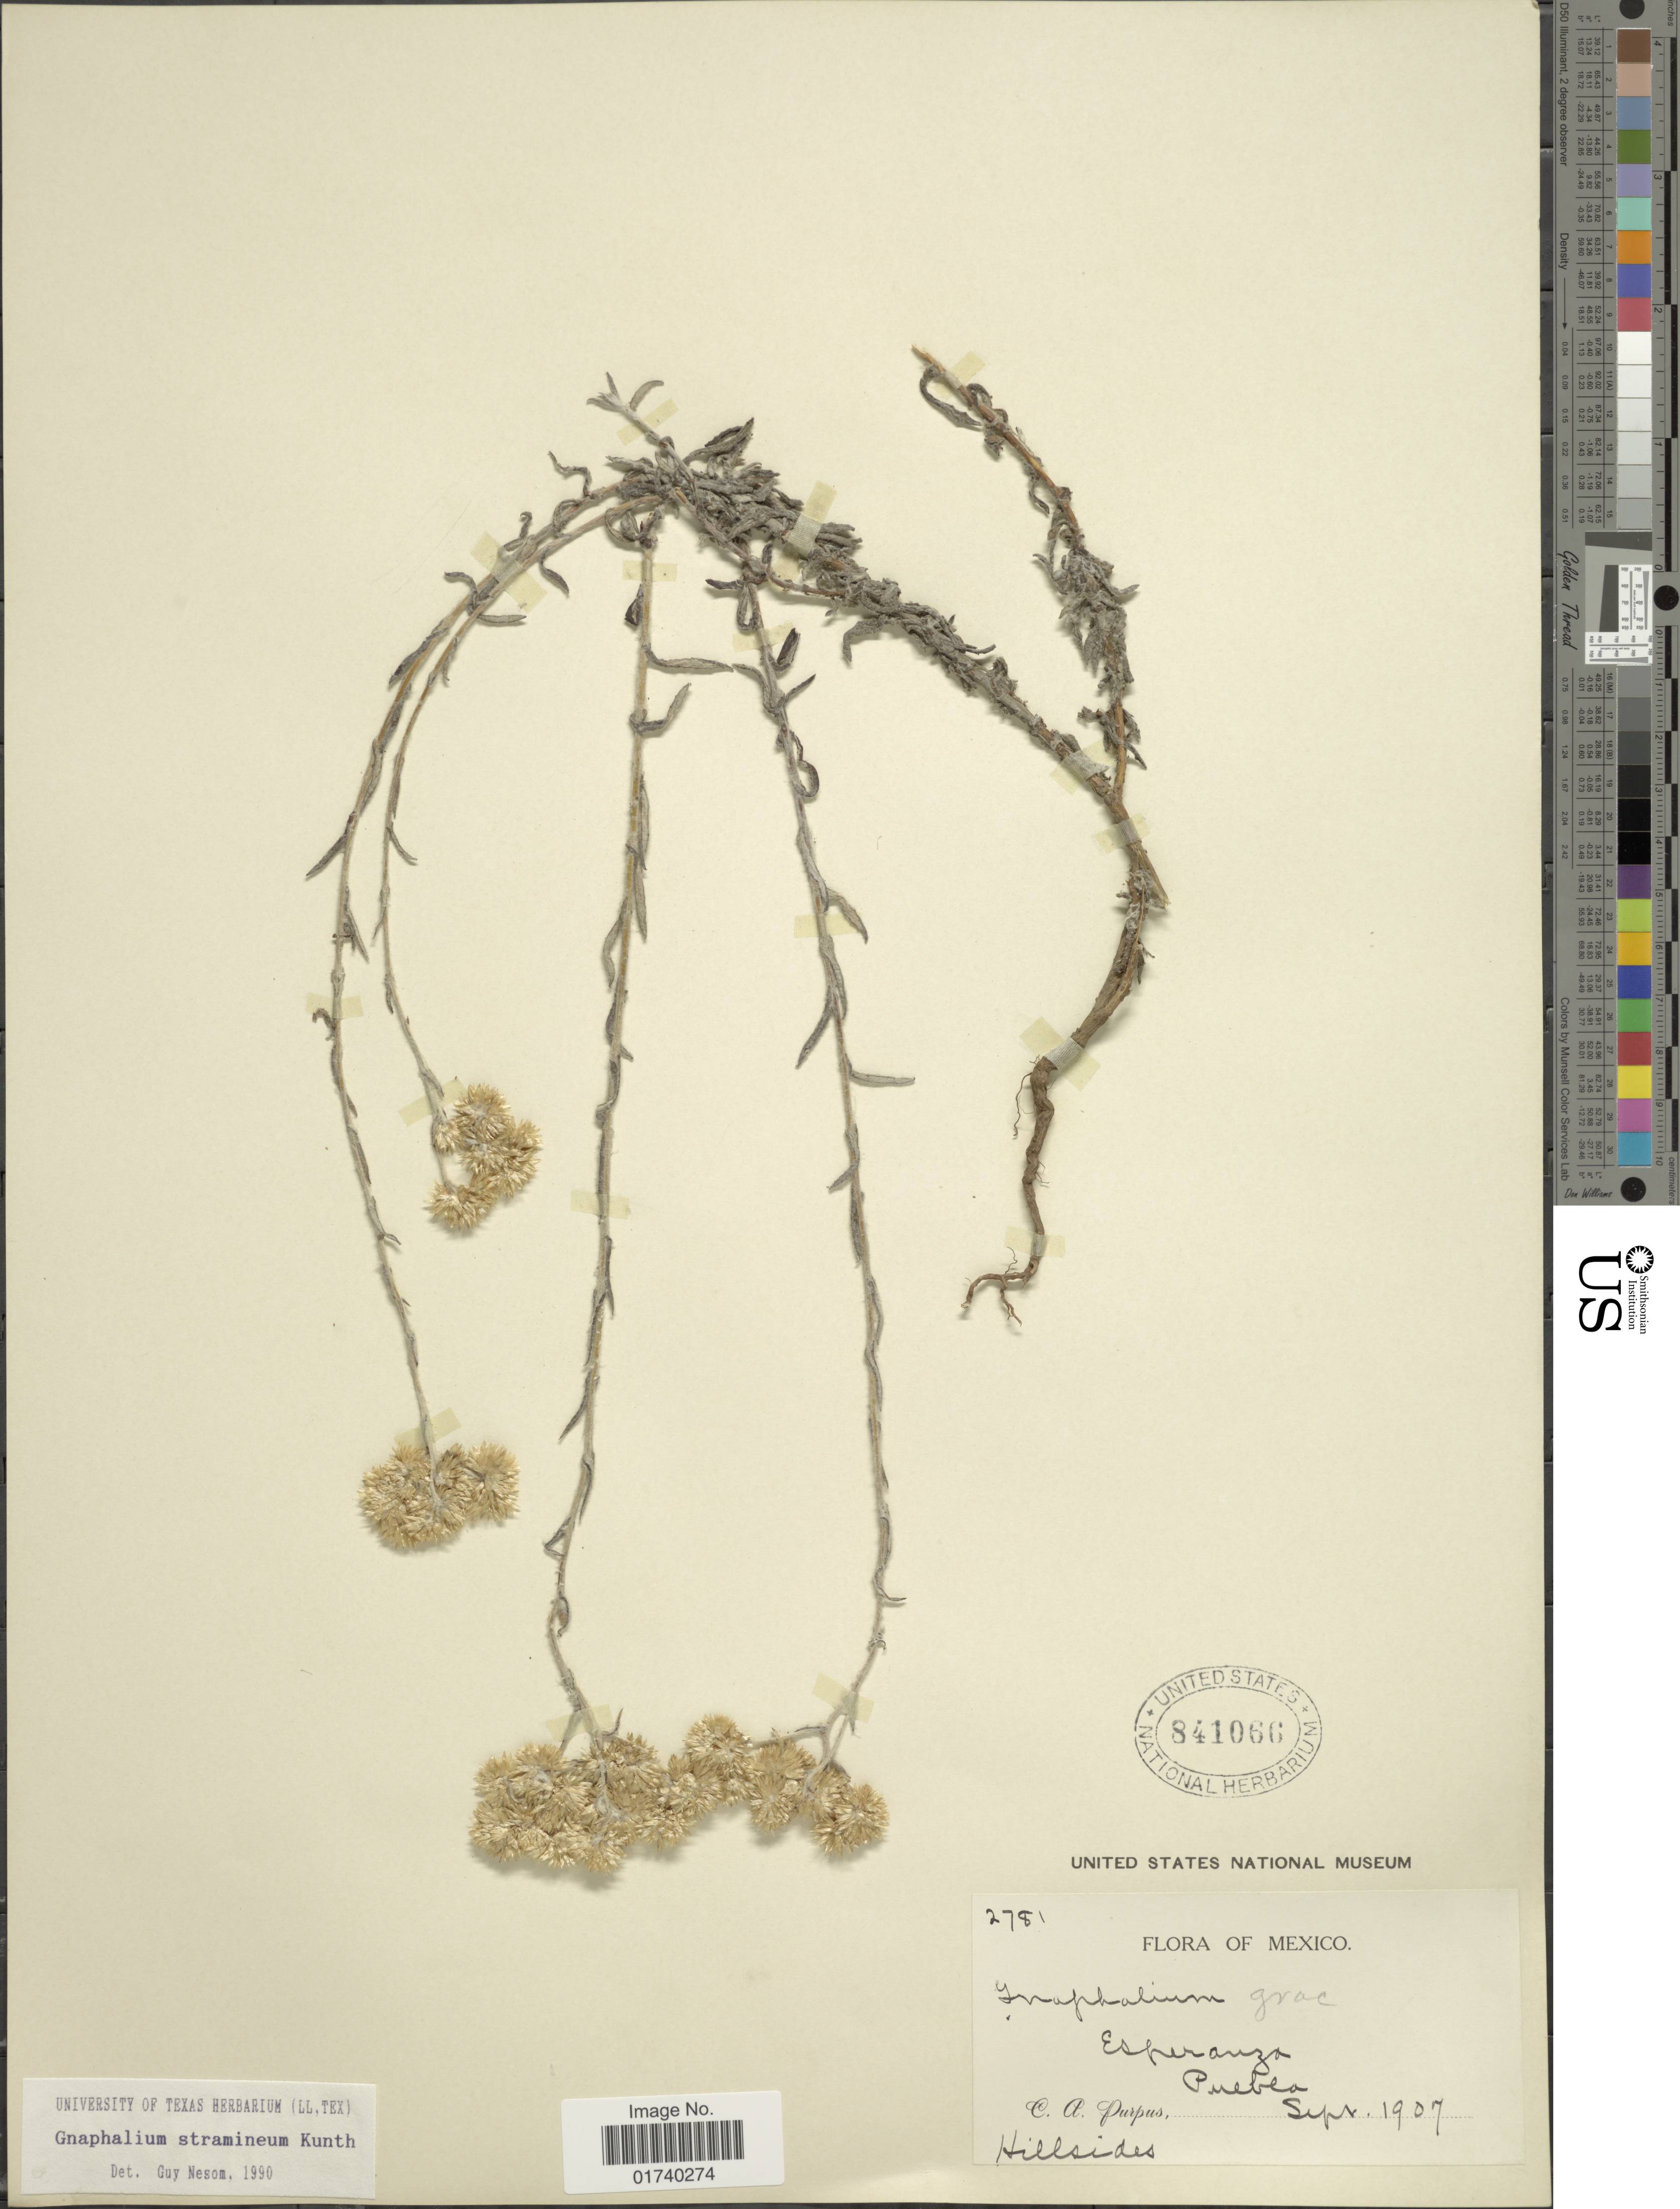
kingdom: Plantae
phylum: Tracheophyta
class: Magnoliopsida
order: Asterales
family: Asteraceae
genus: Pseudognaphalium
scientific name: Pseudognaphalium stramineum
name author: (Kunth) Anderb.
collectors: C. A. Purpus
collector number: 2781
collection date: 1907-09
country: Mexico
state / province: Puebla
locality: Esperanza, Puebla.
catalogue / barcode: US 841066